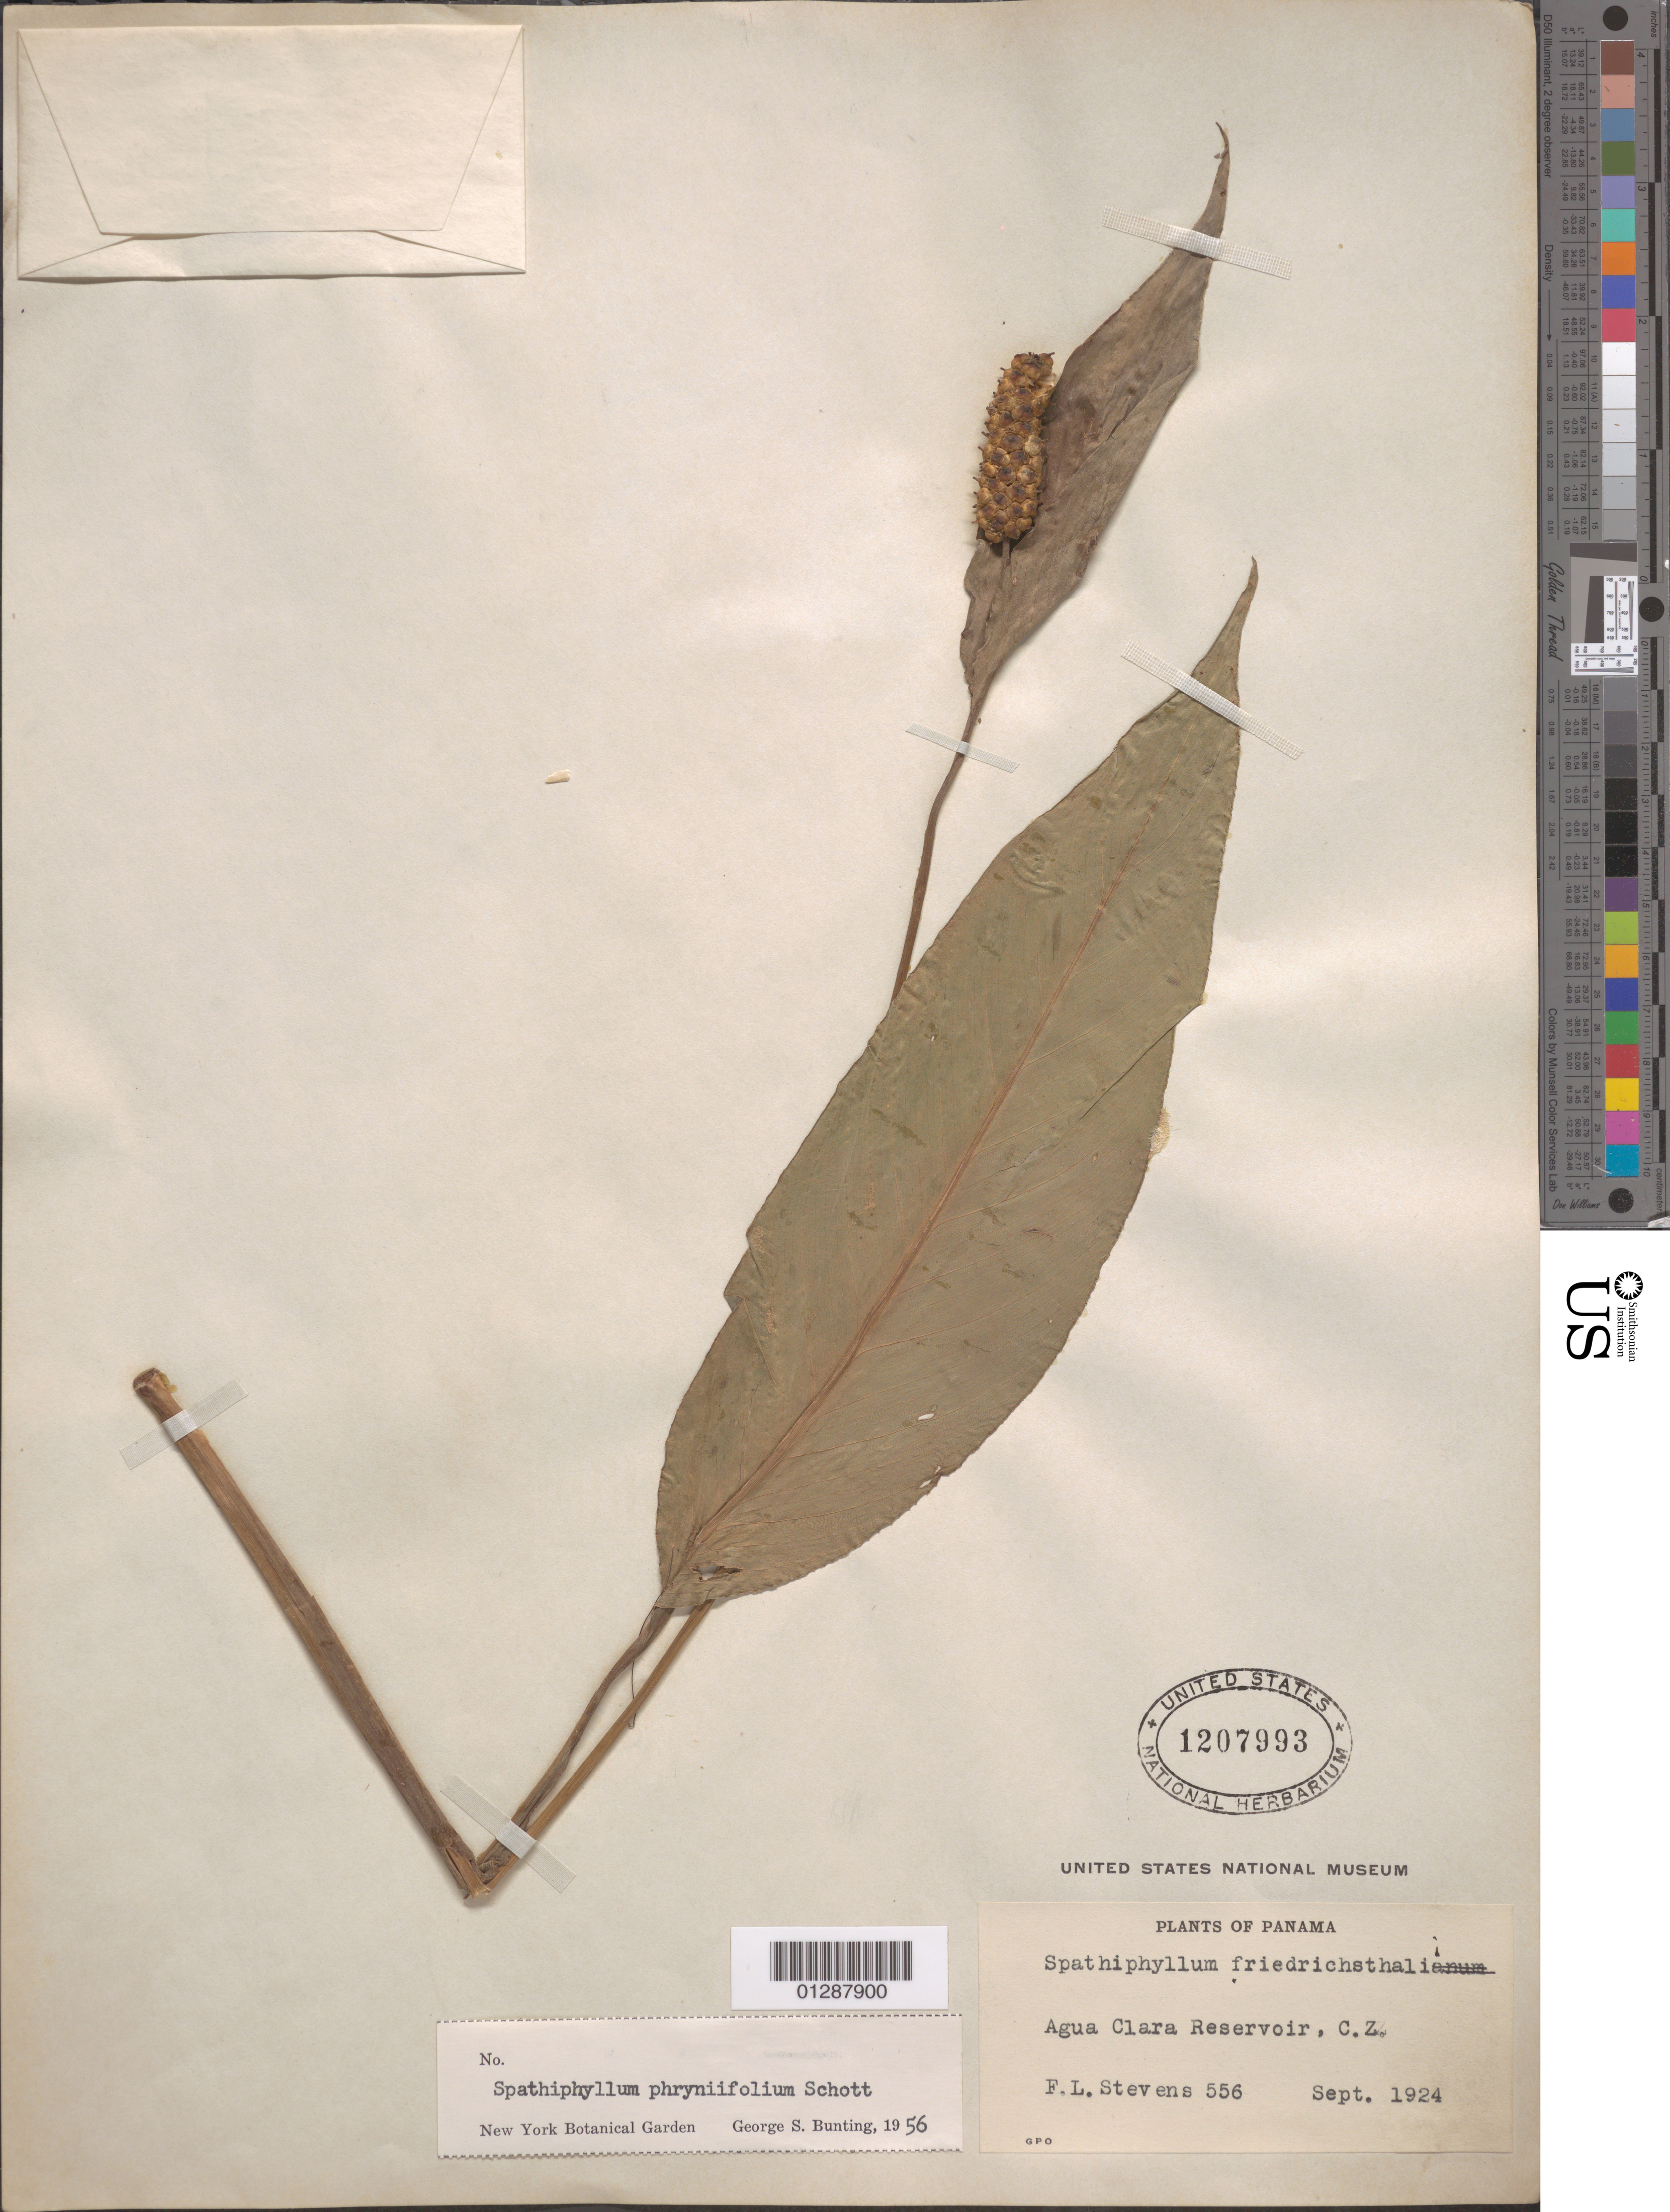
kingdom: Plantae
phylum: Tracheophyta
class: Liliopsida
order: Alismatales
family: Araceae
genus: Spathiphyllum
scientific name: Spathiphyllum phryniifolium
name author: Schott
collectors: F. L. Stevens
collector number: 556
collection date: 1924-09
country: Panama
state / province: Colón / Panamá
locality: Agua Clara Reservoir, C. Z.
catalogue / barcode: US 1207993